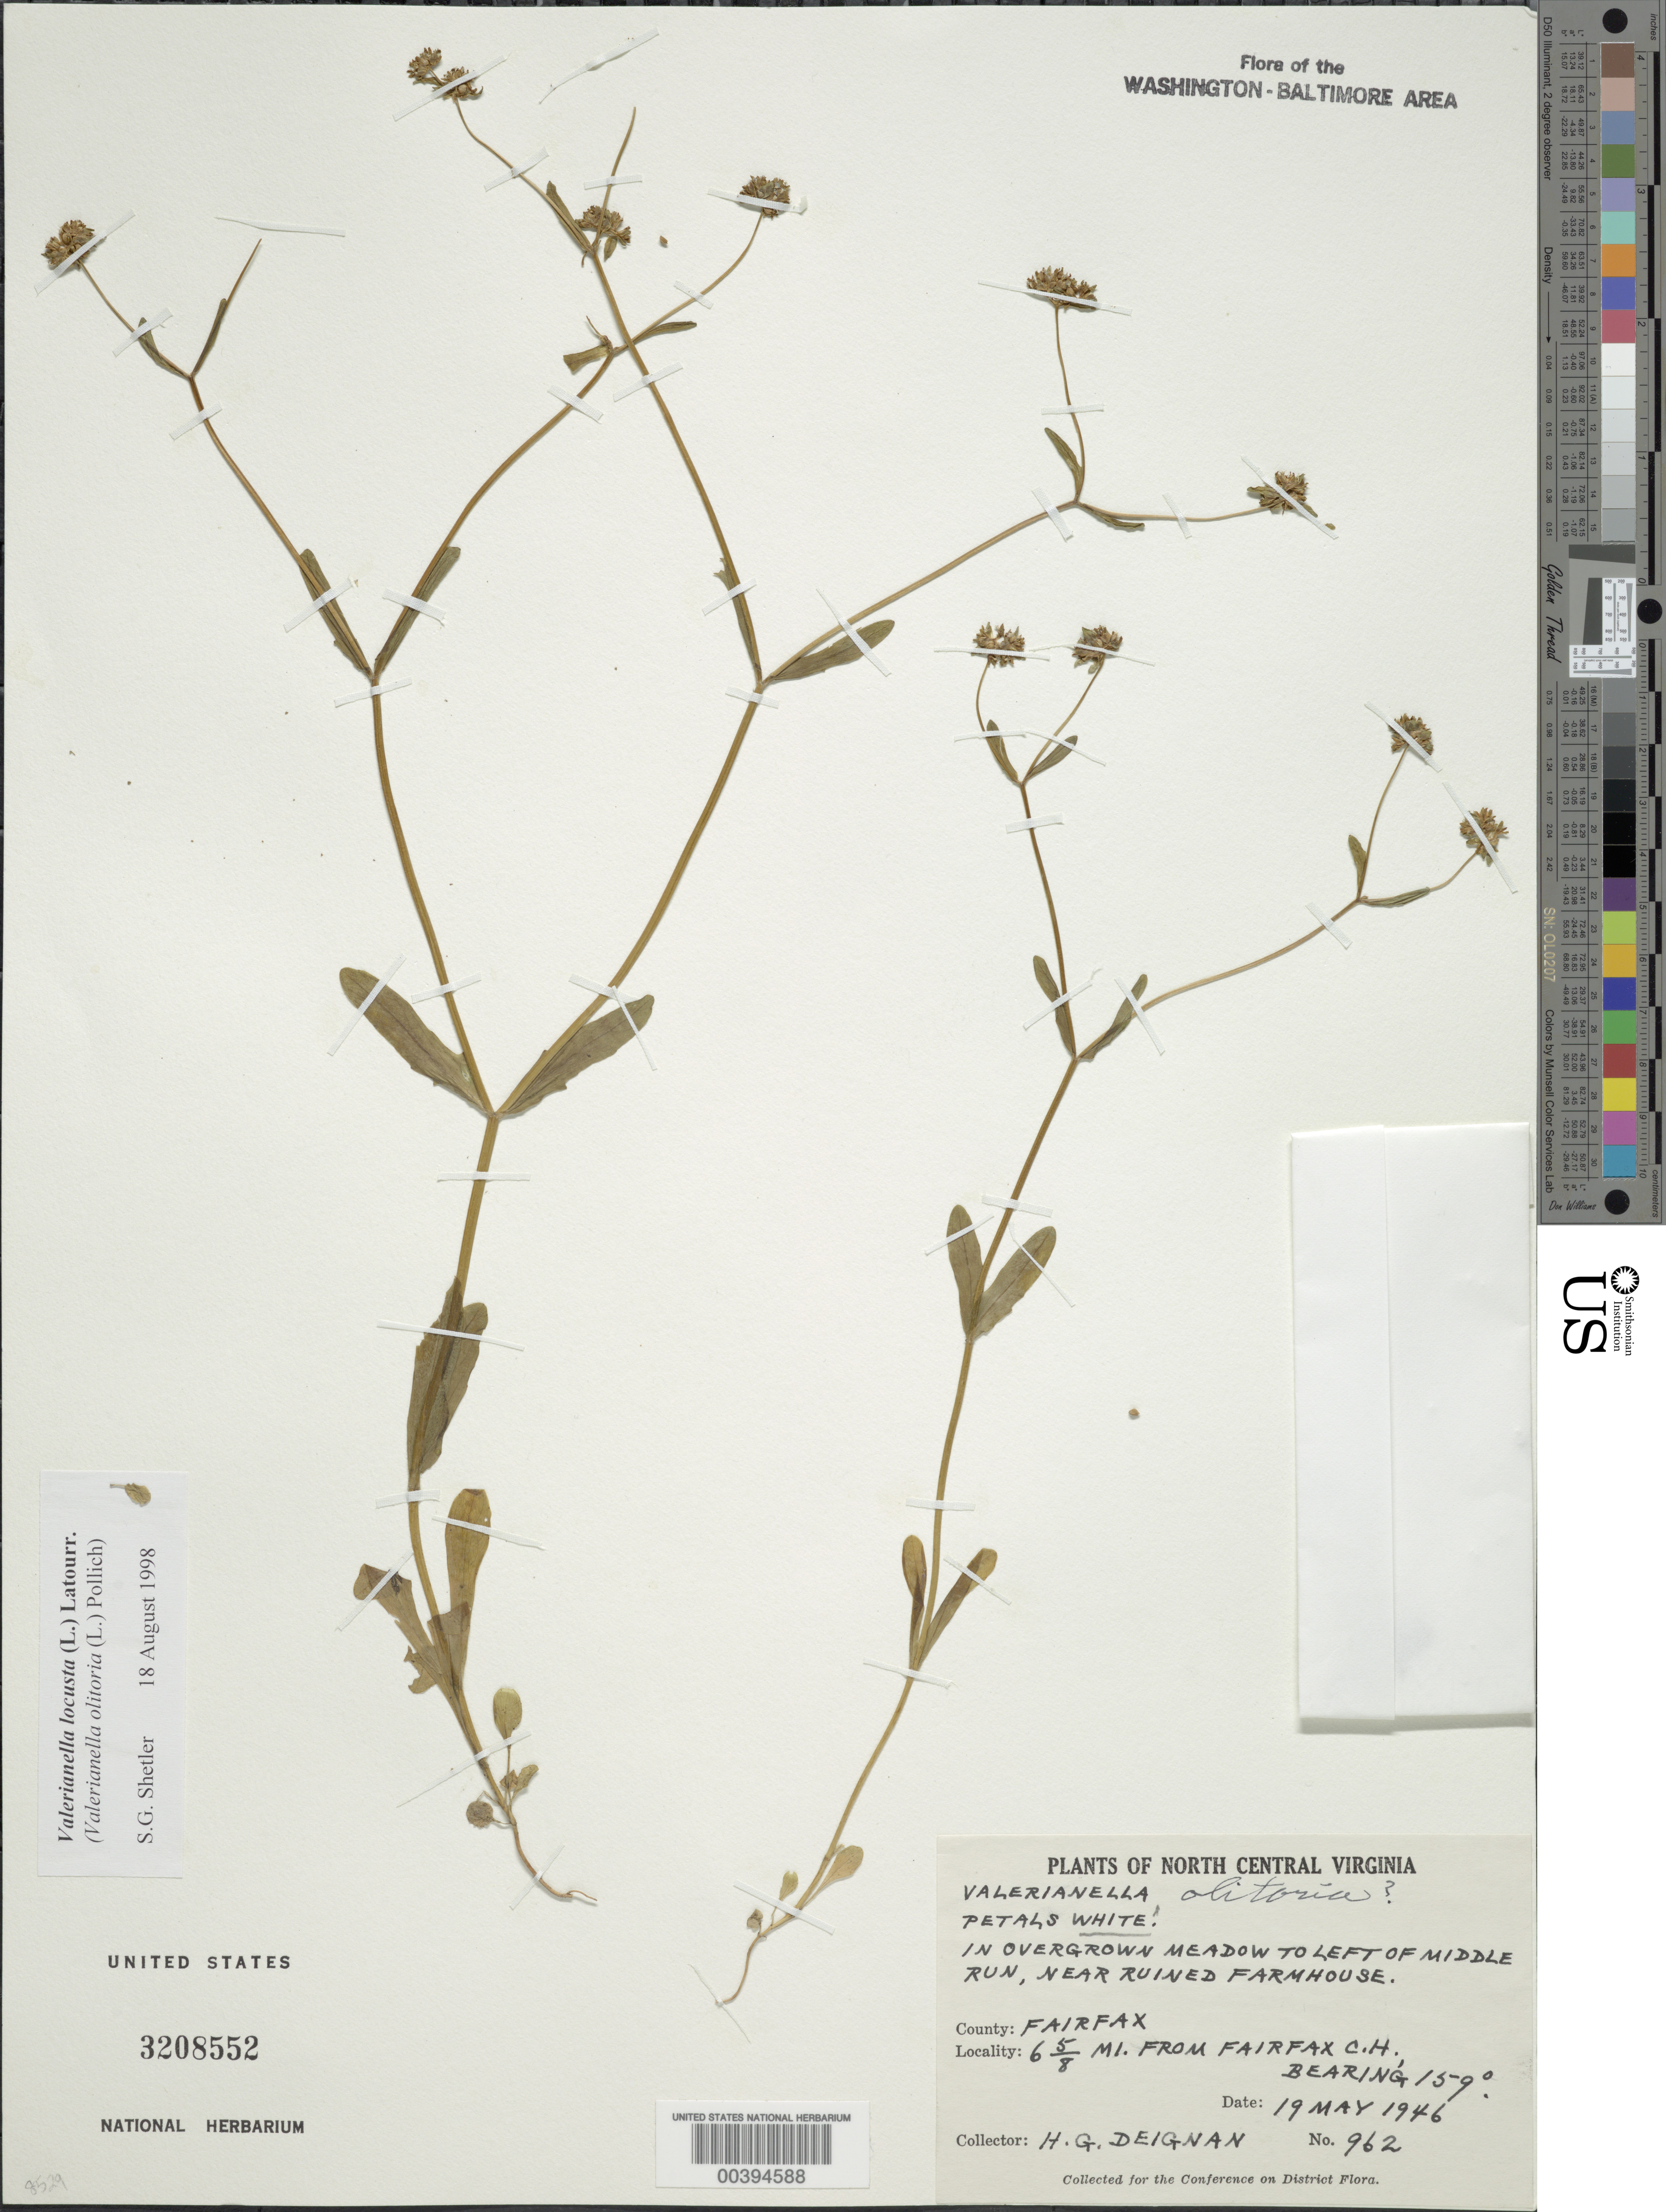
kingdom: Plantae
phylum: Tracheophyta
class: Magnoliopsida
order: Dipsacales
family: Caprifoliaceae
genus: Valerianella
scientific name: Valerianella locusta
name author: (L.) Latourr.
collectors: H. Deignan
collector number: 962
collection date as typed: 19 May 1946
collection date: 1946-05-19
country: United States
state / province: Virginia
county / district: Fairfax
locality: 6 5/8 M from Fairfax Court House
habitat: In overgrown meadow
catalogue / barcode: US 3208552